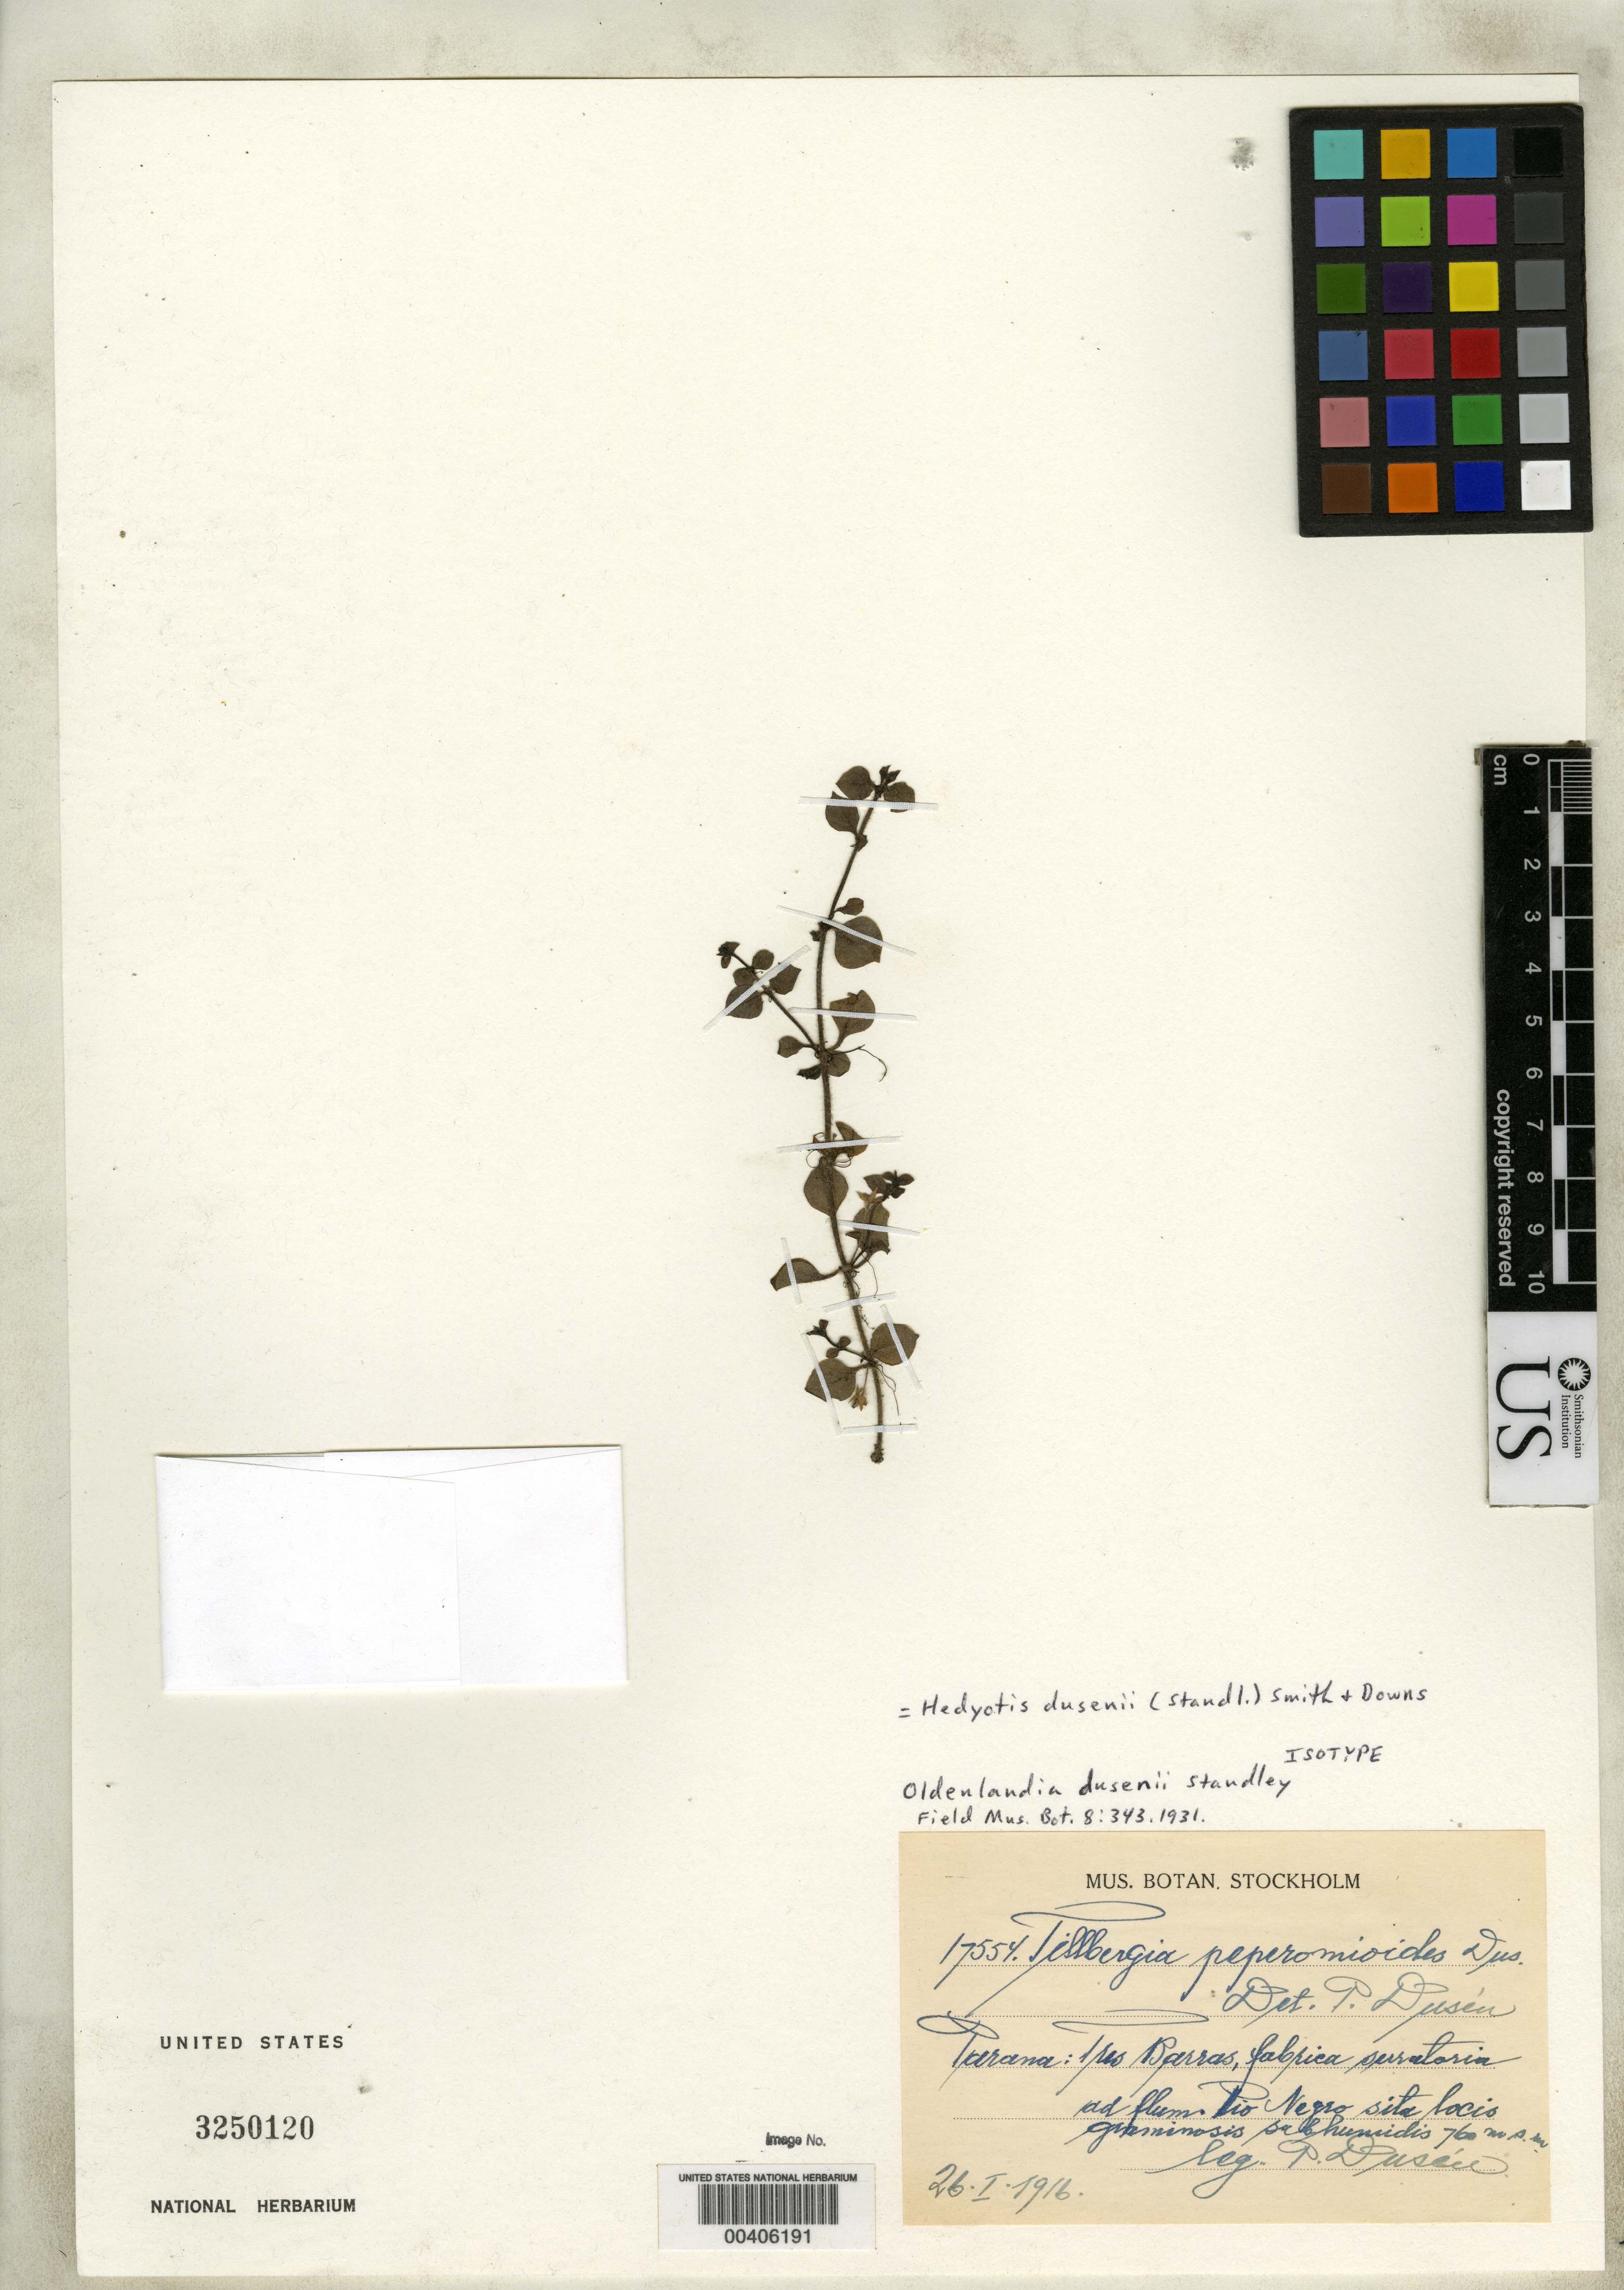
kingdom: Plantae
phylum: Tracheophyta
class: Magnoliopsida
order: Gentianales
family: Rubiaceae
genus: Oldenlandia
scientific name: Oldenlandia dusenii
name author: Standl.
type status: Isotype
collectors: P. Dusén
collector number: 17554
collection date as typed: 26 Jan 1916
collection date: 1916-01-26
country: Brazil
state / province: Paraná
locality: Tres Barras, sabprica serratoria ad flum Rio Negro.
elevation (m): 760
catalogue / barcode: US 3250120